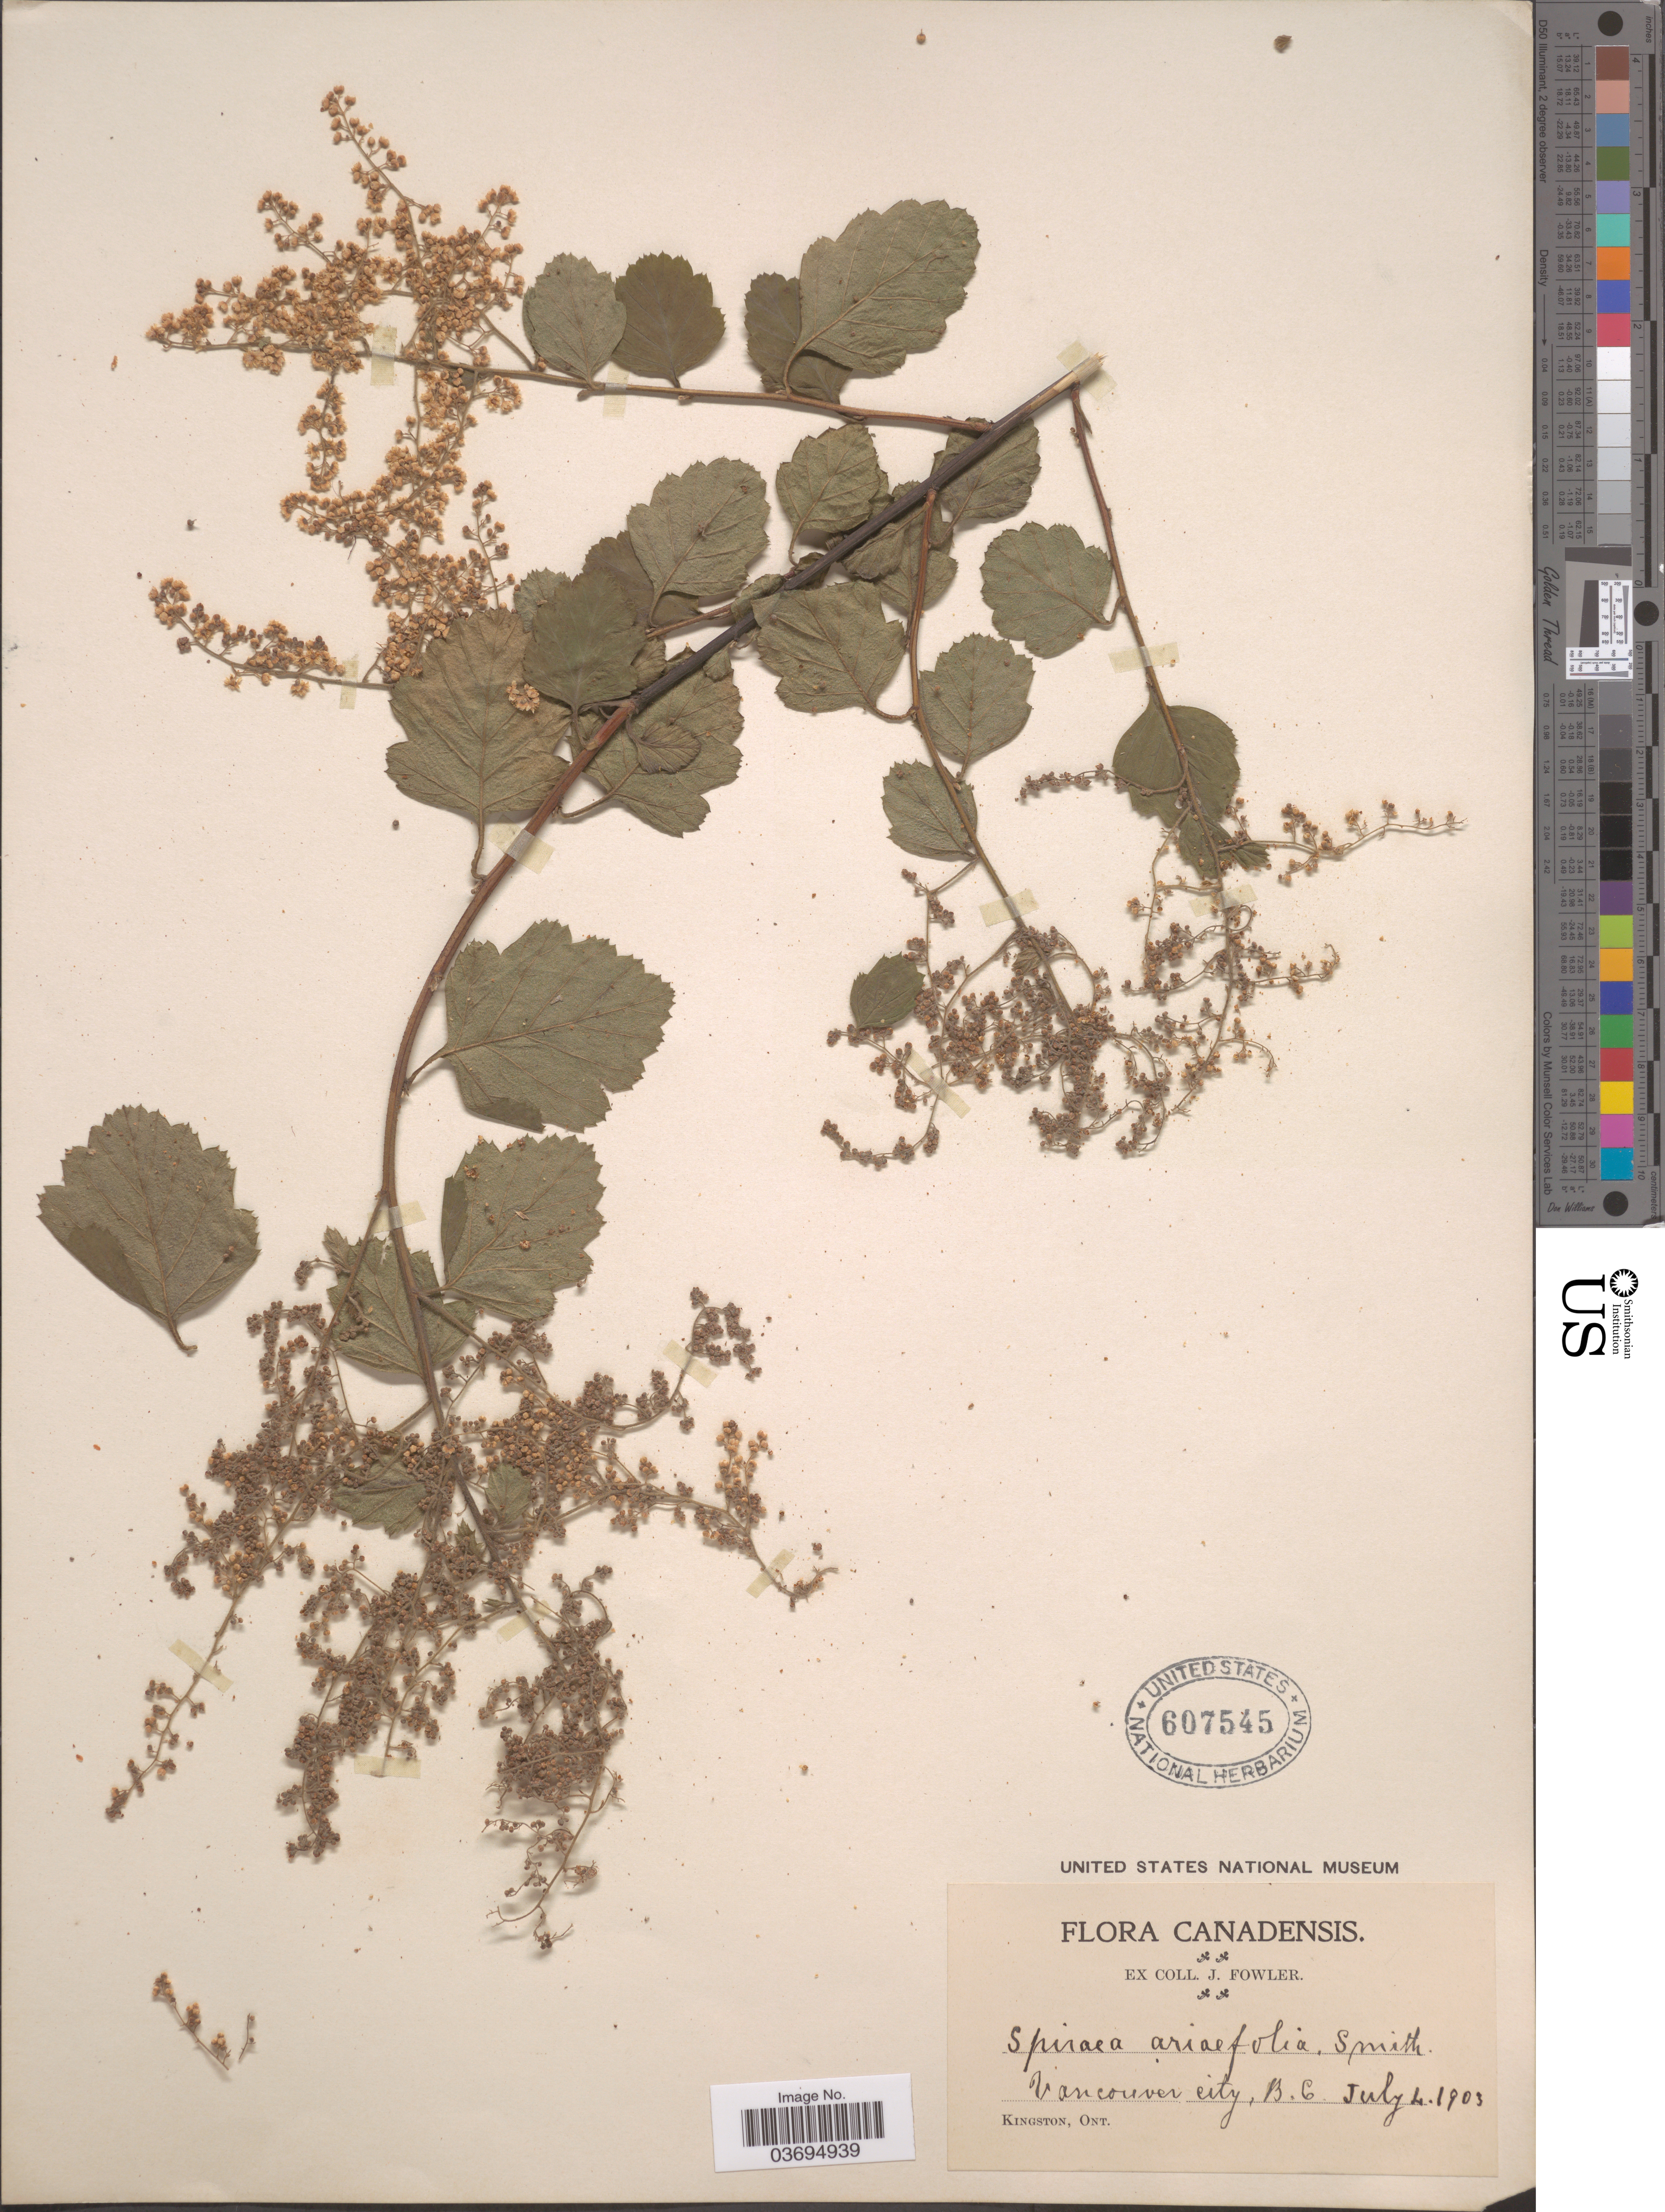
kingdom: Plantae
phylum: Tracheophyta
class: Magnoliopsida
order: Rosales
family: Rosaceae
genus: Holodiscus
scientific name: Holodiscus discolor var. discolor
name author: (Pursh) Maxim.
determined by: Strong, Mark T., (BOT), Smithsonian Institution - National Museum of Natural History (UNITED STATES)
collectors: J. Fowler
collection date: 1903-07-04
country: Canada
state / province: British Columbia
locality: Vancouver city.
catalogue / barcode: US 607545